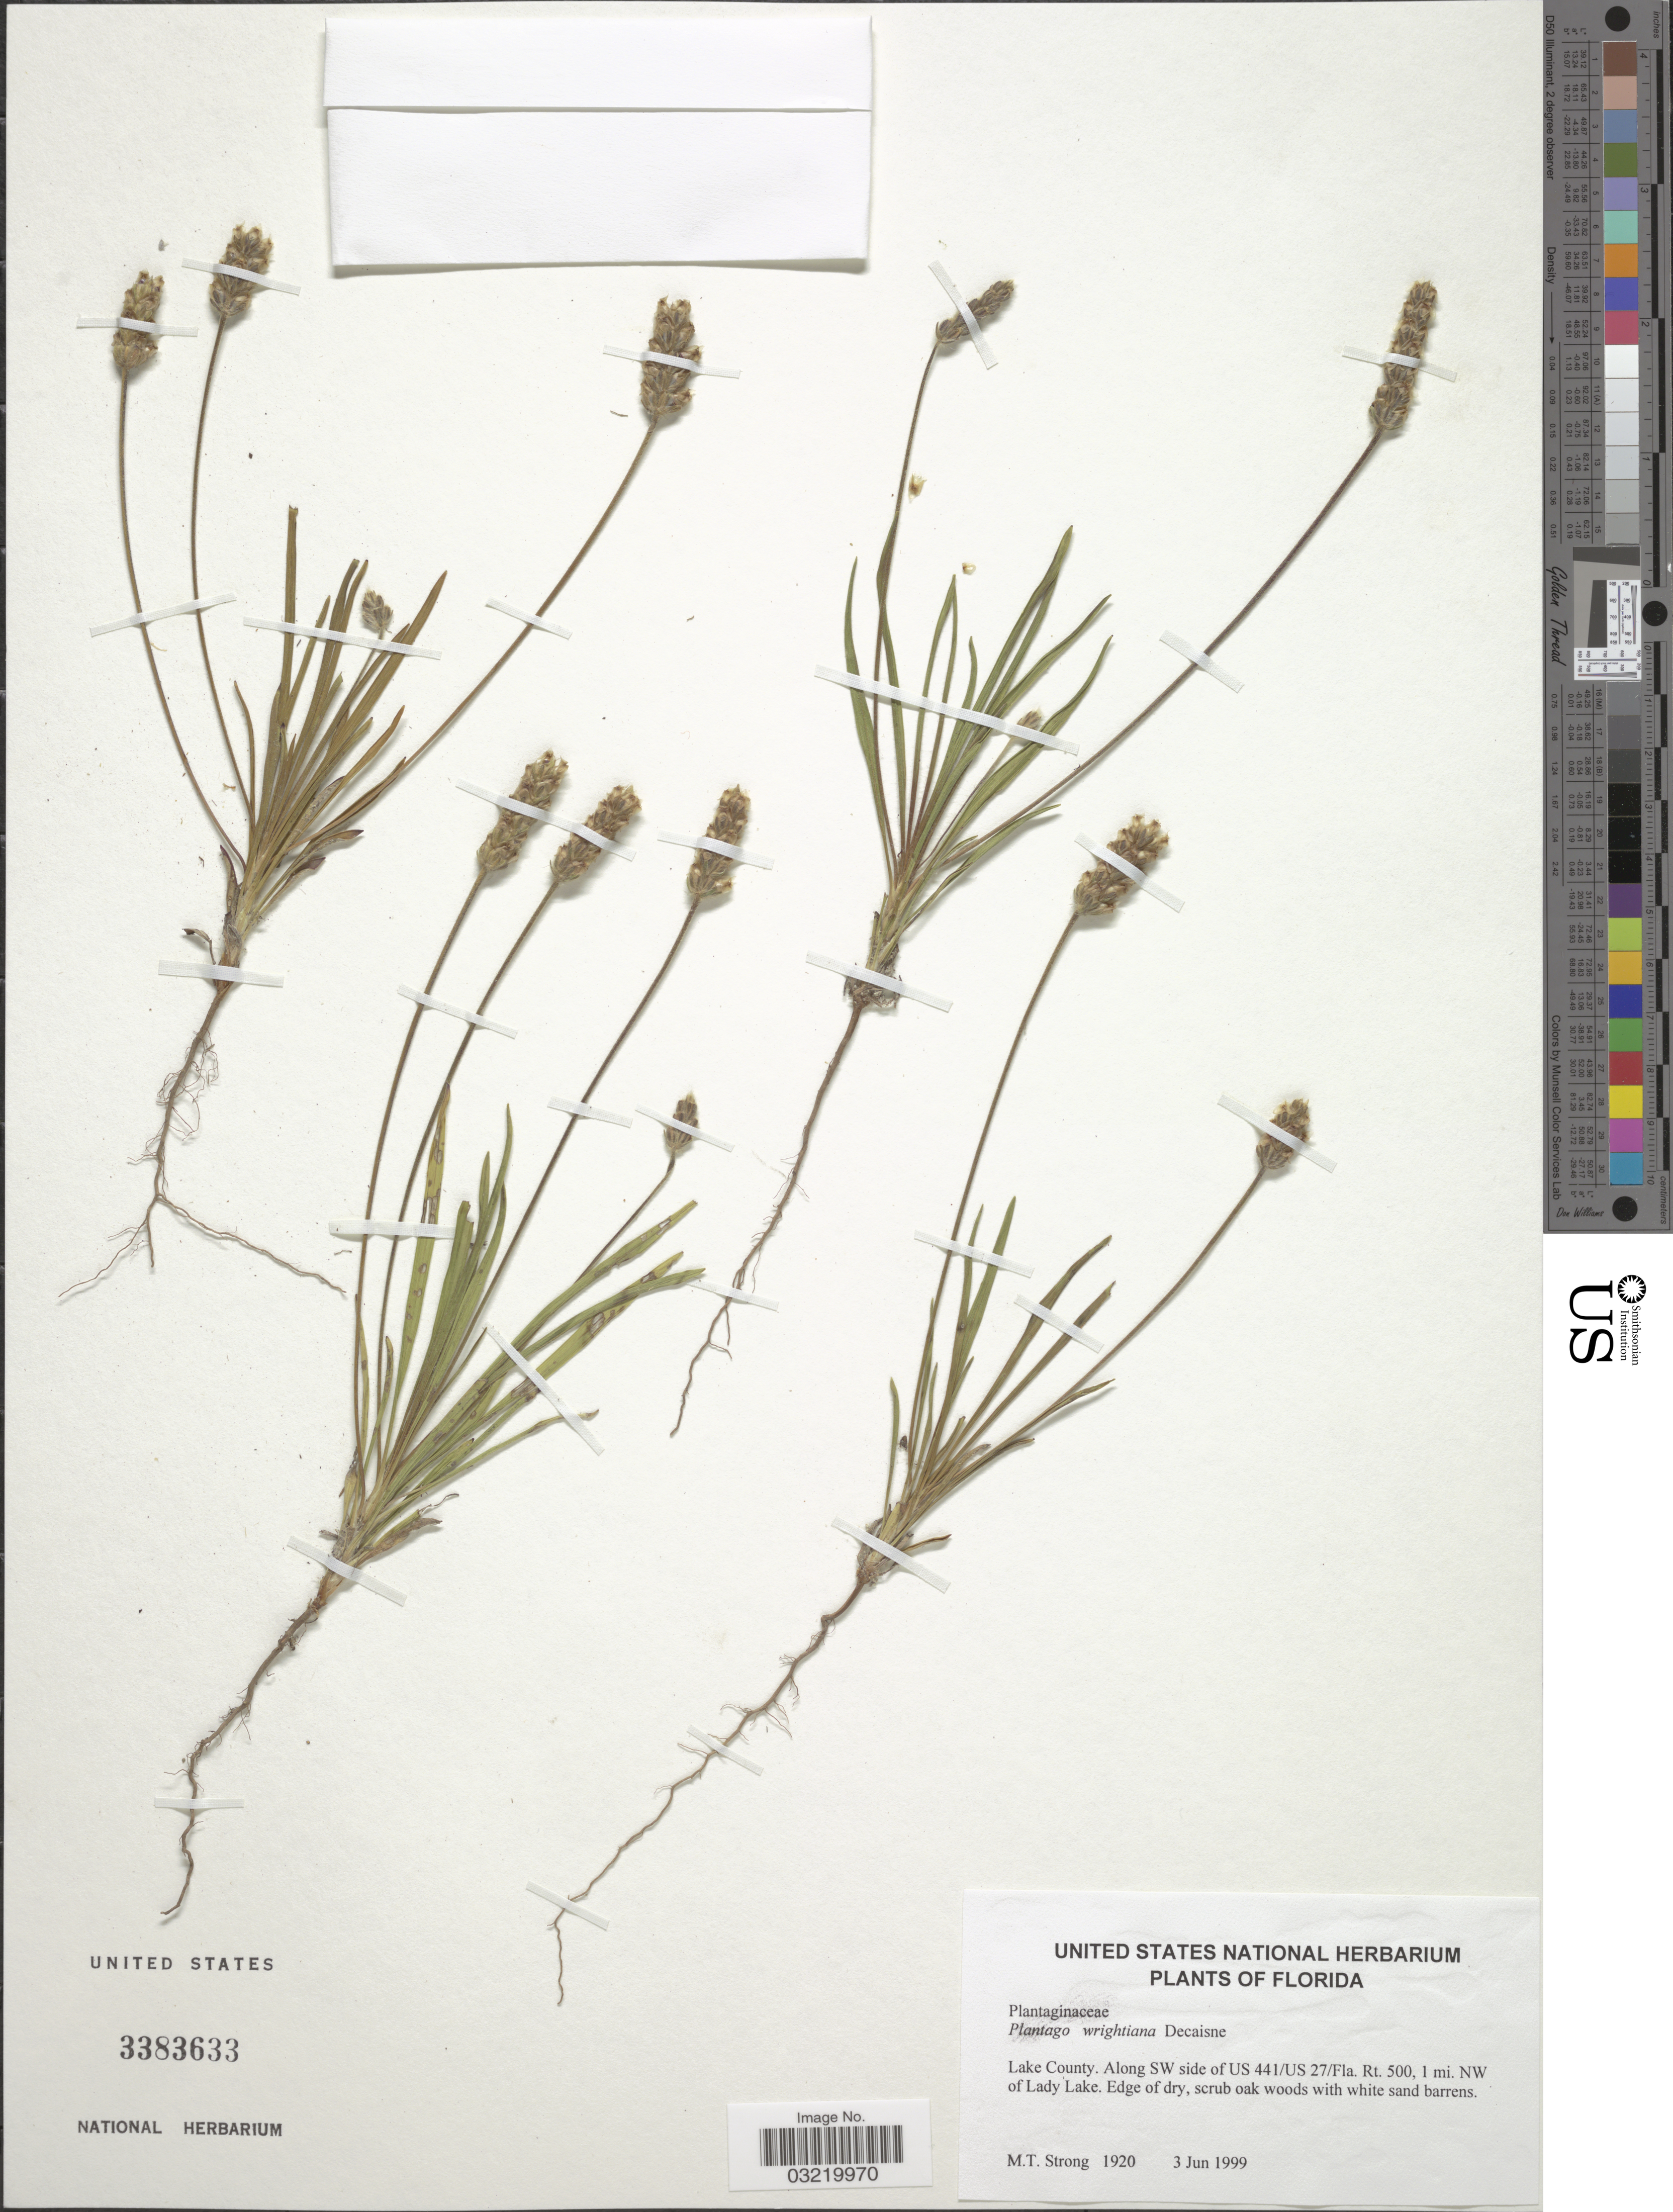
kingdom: Plantae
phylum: Tracheophyta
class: Magnoliopsida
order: Lamiales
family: Plantaginaceae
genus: Plantago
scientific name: Plantago wrightiana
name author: Decne. ex A. DC.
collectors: M. T. Strong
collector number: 1920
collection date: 1999-06-03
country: United States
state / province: Florida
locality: Lake County: Along SW side of US 441/US 27/Fla. Rt. 500, 1 mi. NW of Lady Lake.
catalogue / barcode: US 3383633